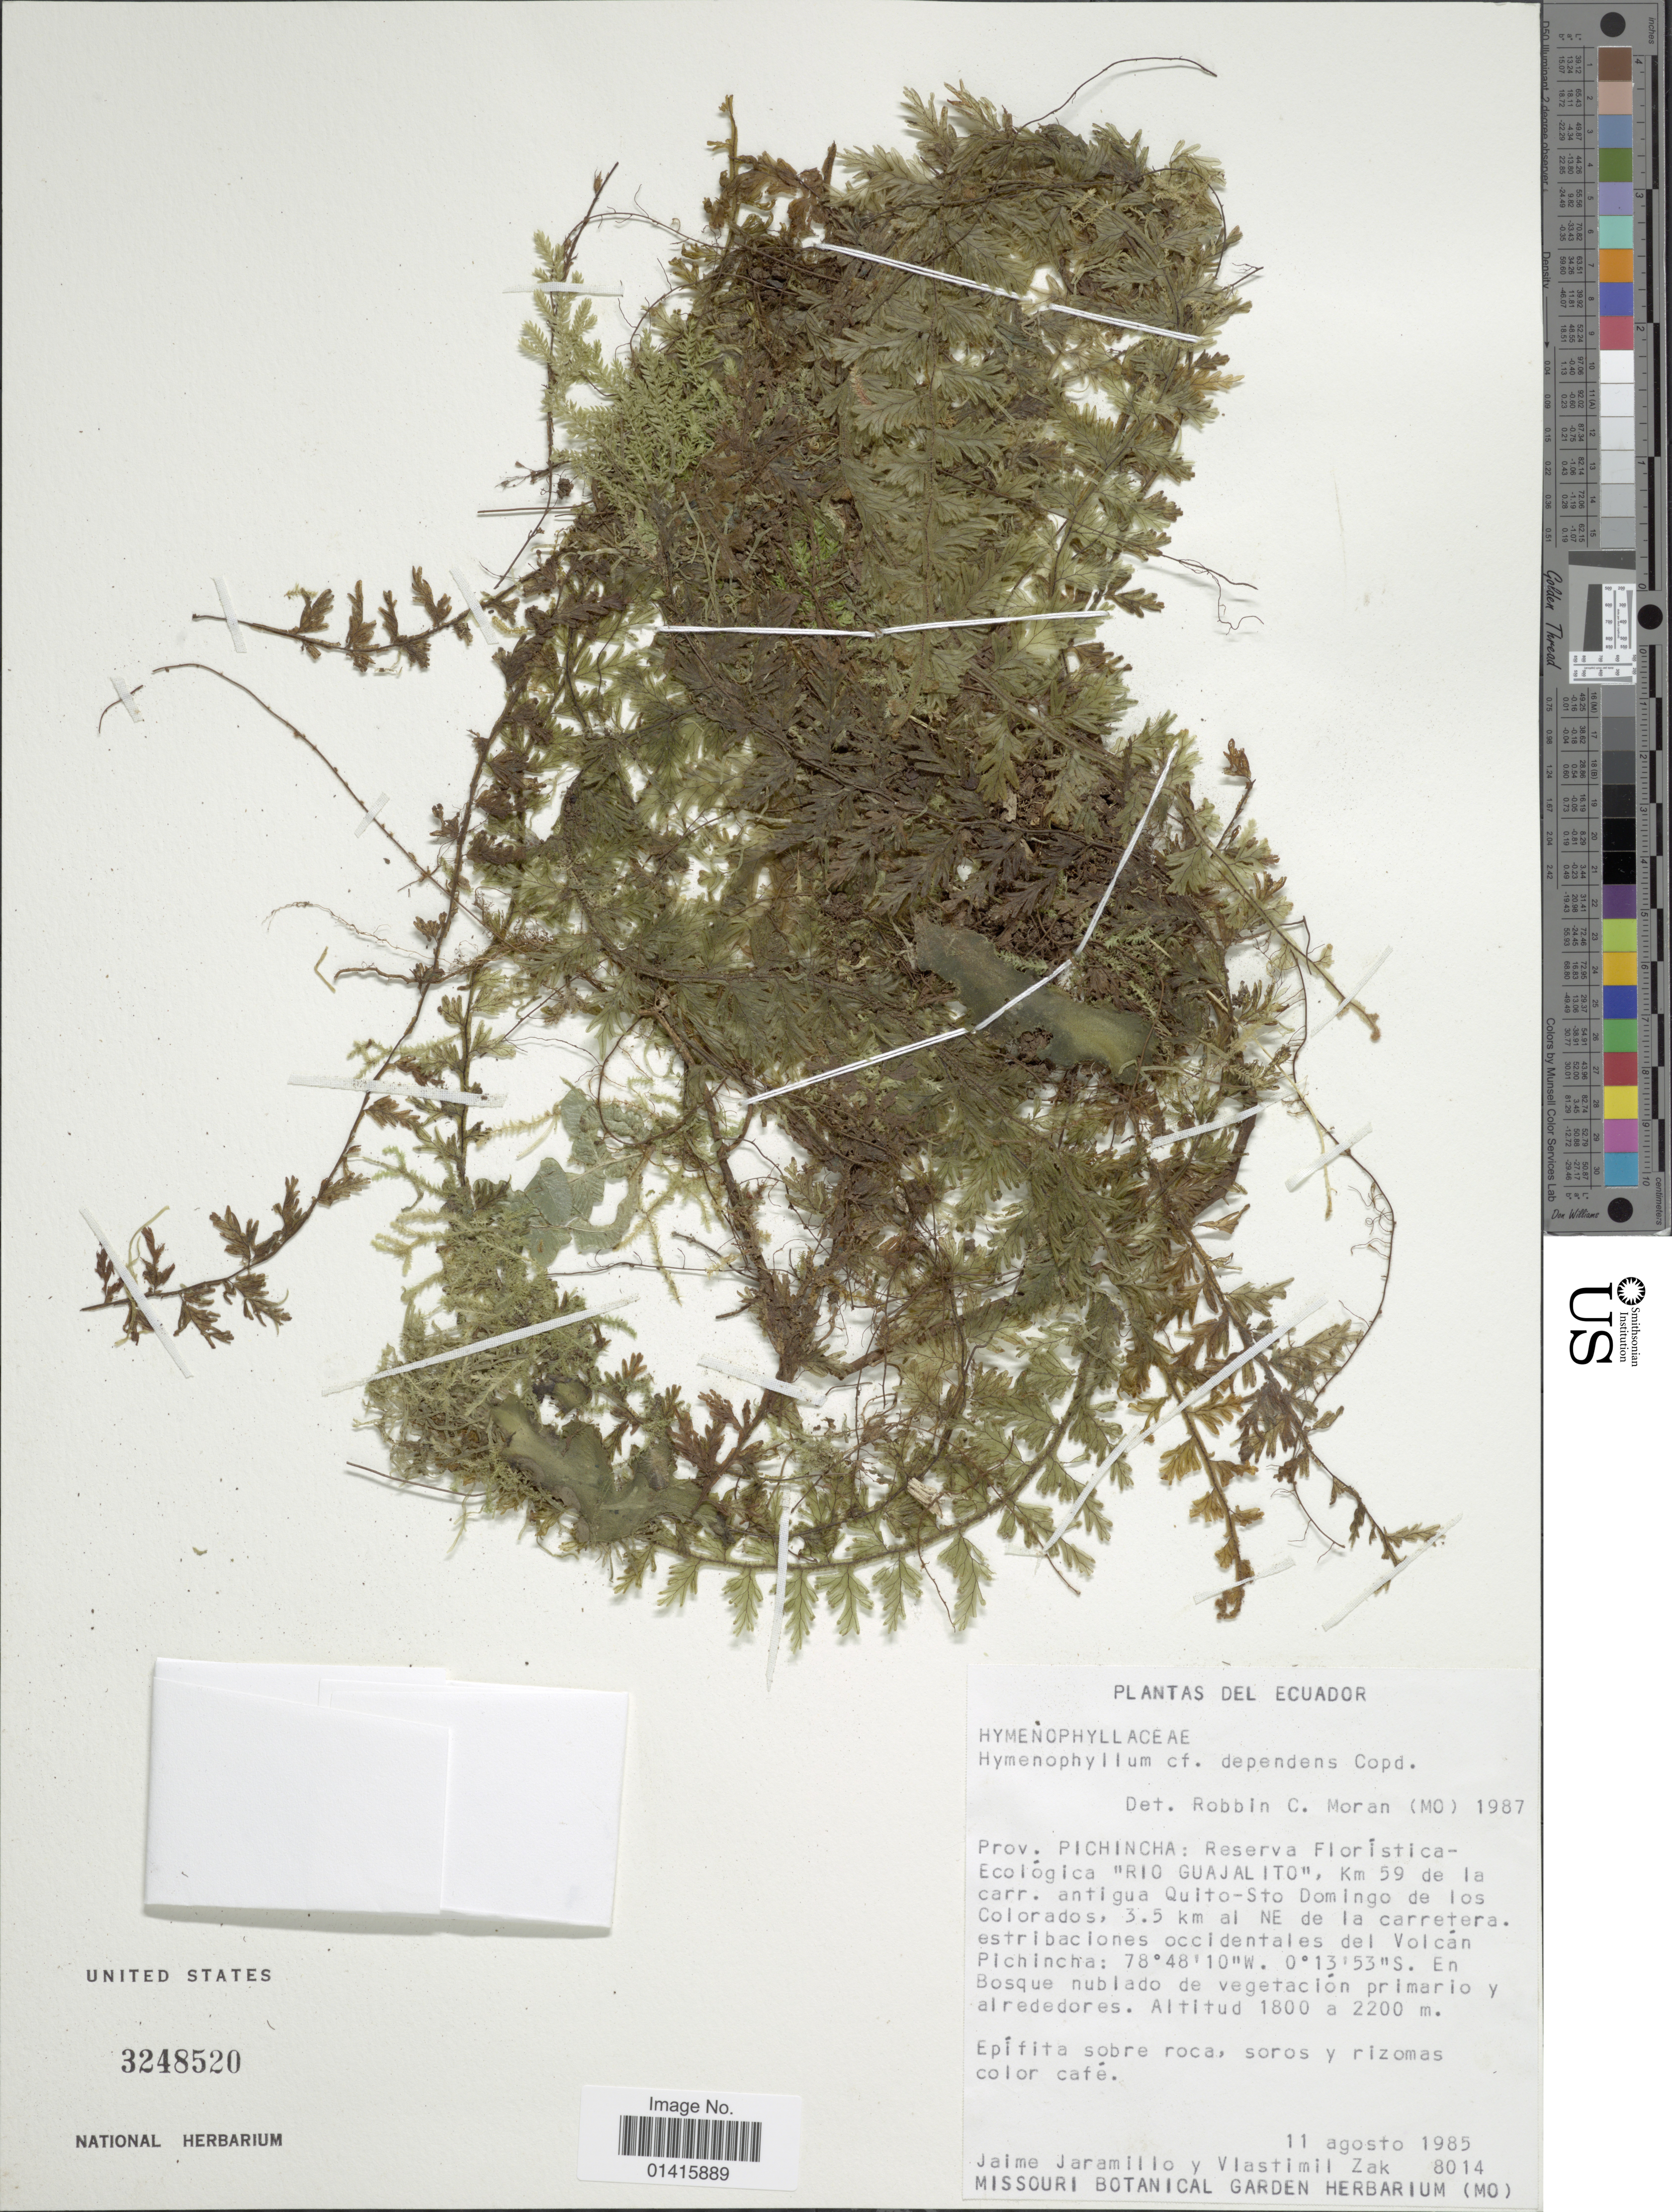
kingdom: Plantae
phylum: Tracheophyta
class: Polypodiopsida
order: Hymenophyllales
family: Hymenophyllaceae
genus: Hymenophyllum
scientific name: Hymenophyllum dependens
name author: C.V. Morton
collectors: J. Jaramillo & V. Zak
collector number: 8014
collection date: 1985-08-11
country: Ecuador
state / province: Pichincha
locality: Reserva Floristica Ecologica "Rio Guajalito", km 59 de la carr. antigua Quito-Sto Domingo de los Colorados, 3.5 km al NE de la cerretera, estribaciones occidentales del Volcan Pinchincha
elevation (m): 1800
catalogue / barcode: US 3248520